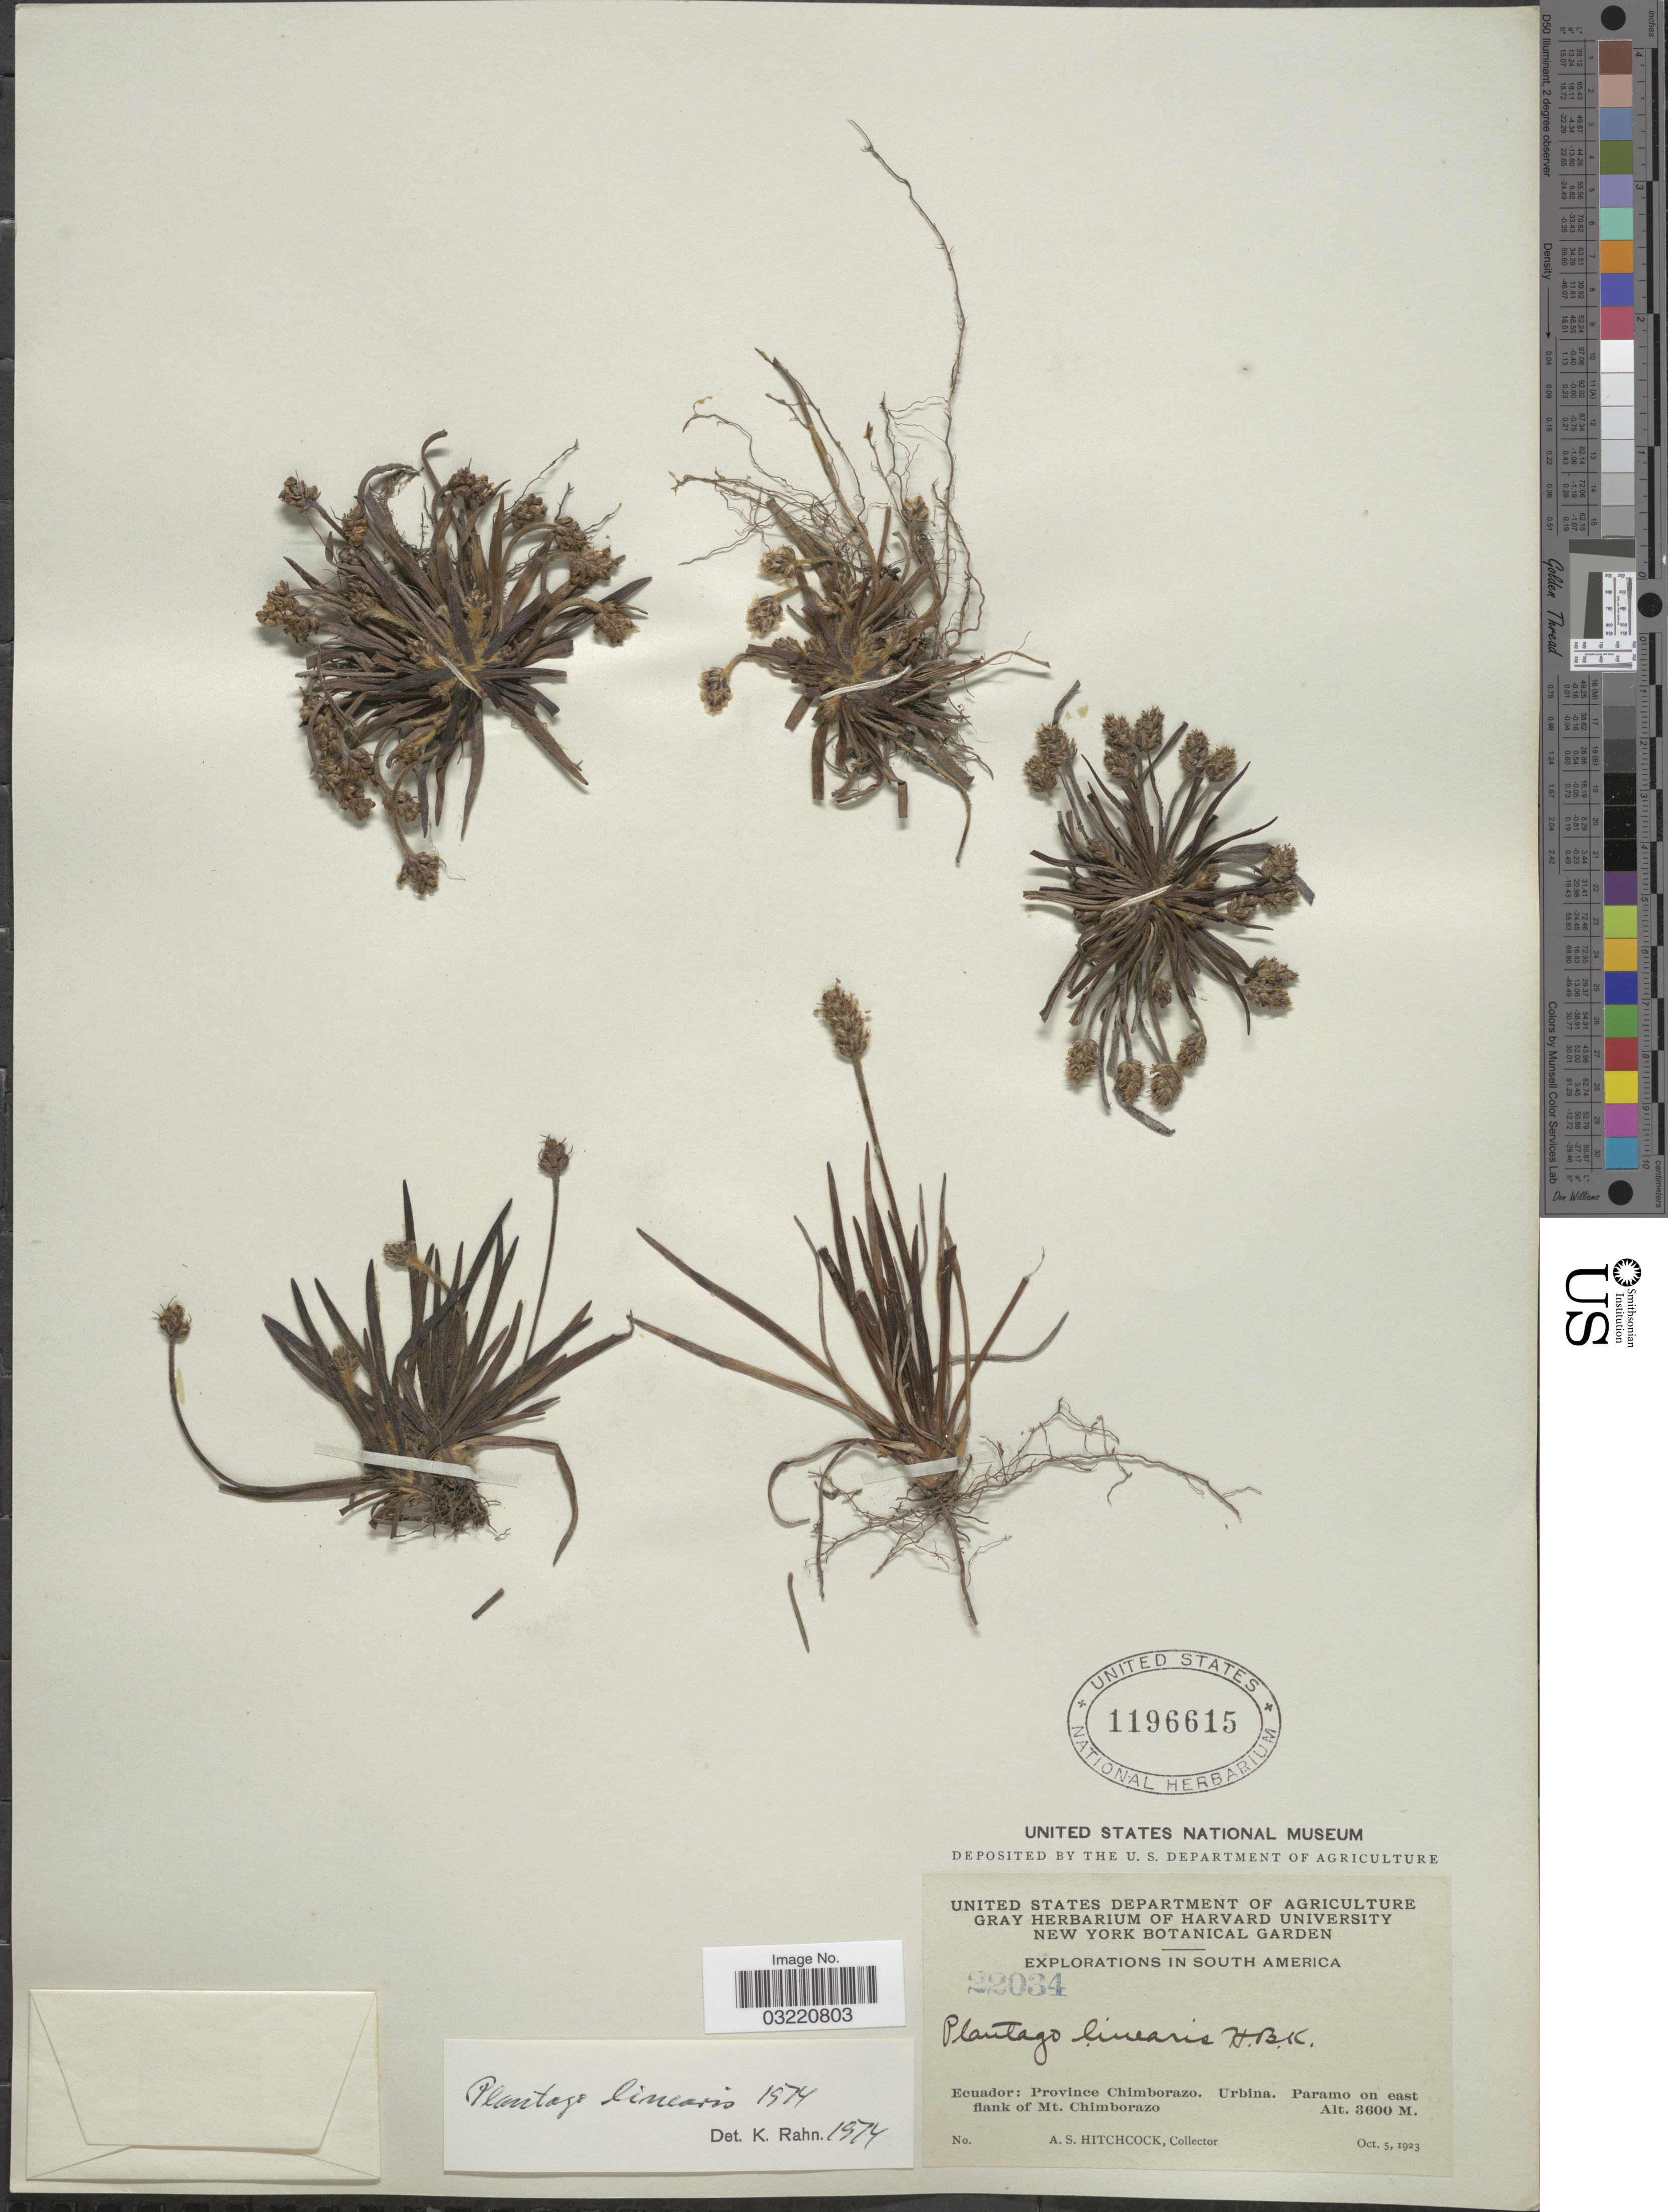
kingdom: Plantae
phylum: Tracheophyta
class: Magnoliopsida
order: Lamiales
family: Plantaginaceae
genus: Plantago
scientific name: Plantago linearis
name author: Kunth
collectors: A. S. Hitchcock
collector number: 22034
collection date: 1923-10-05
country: Ecuador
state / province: Chimborazo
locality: Urbina. Paramo on east flank of Mt. Chimborazo.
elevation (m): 3600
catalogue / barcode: US 1196615